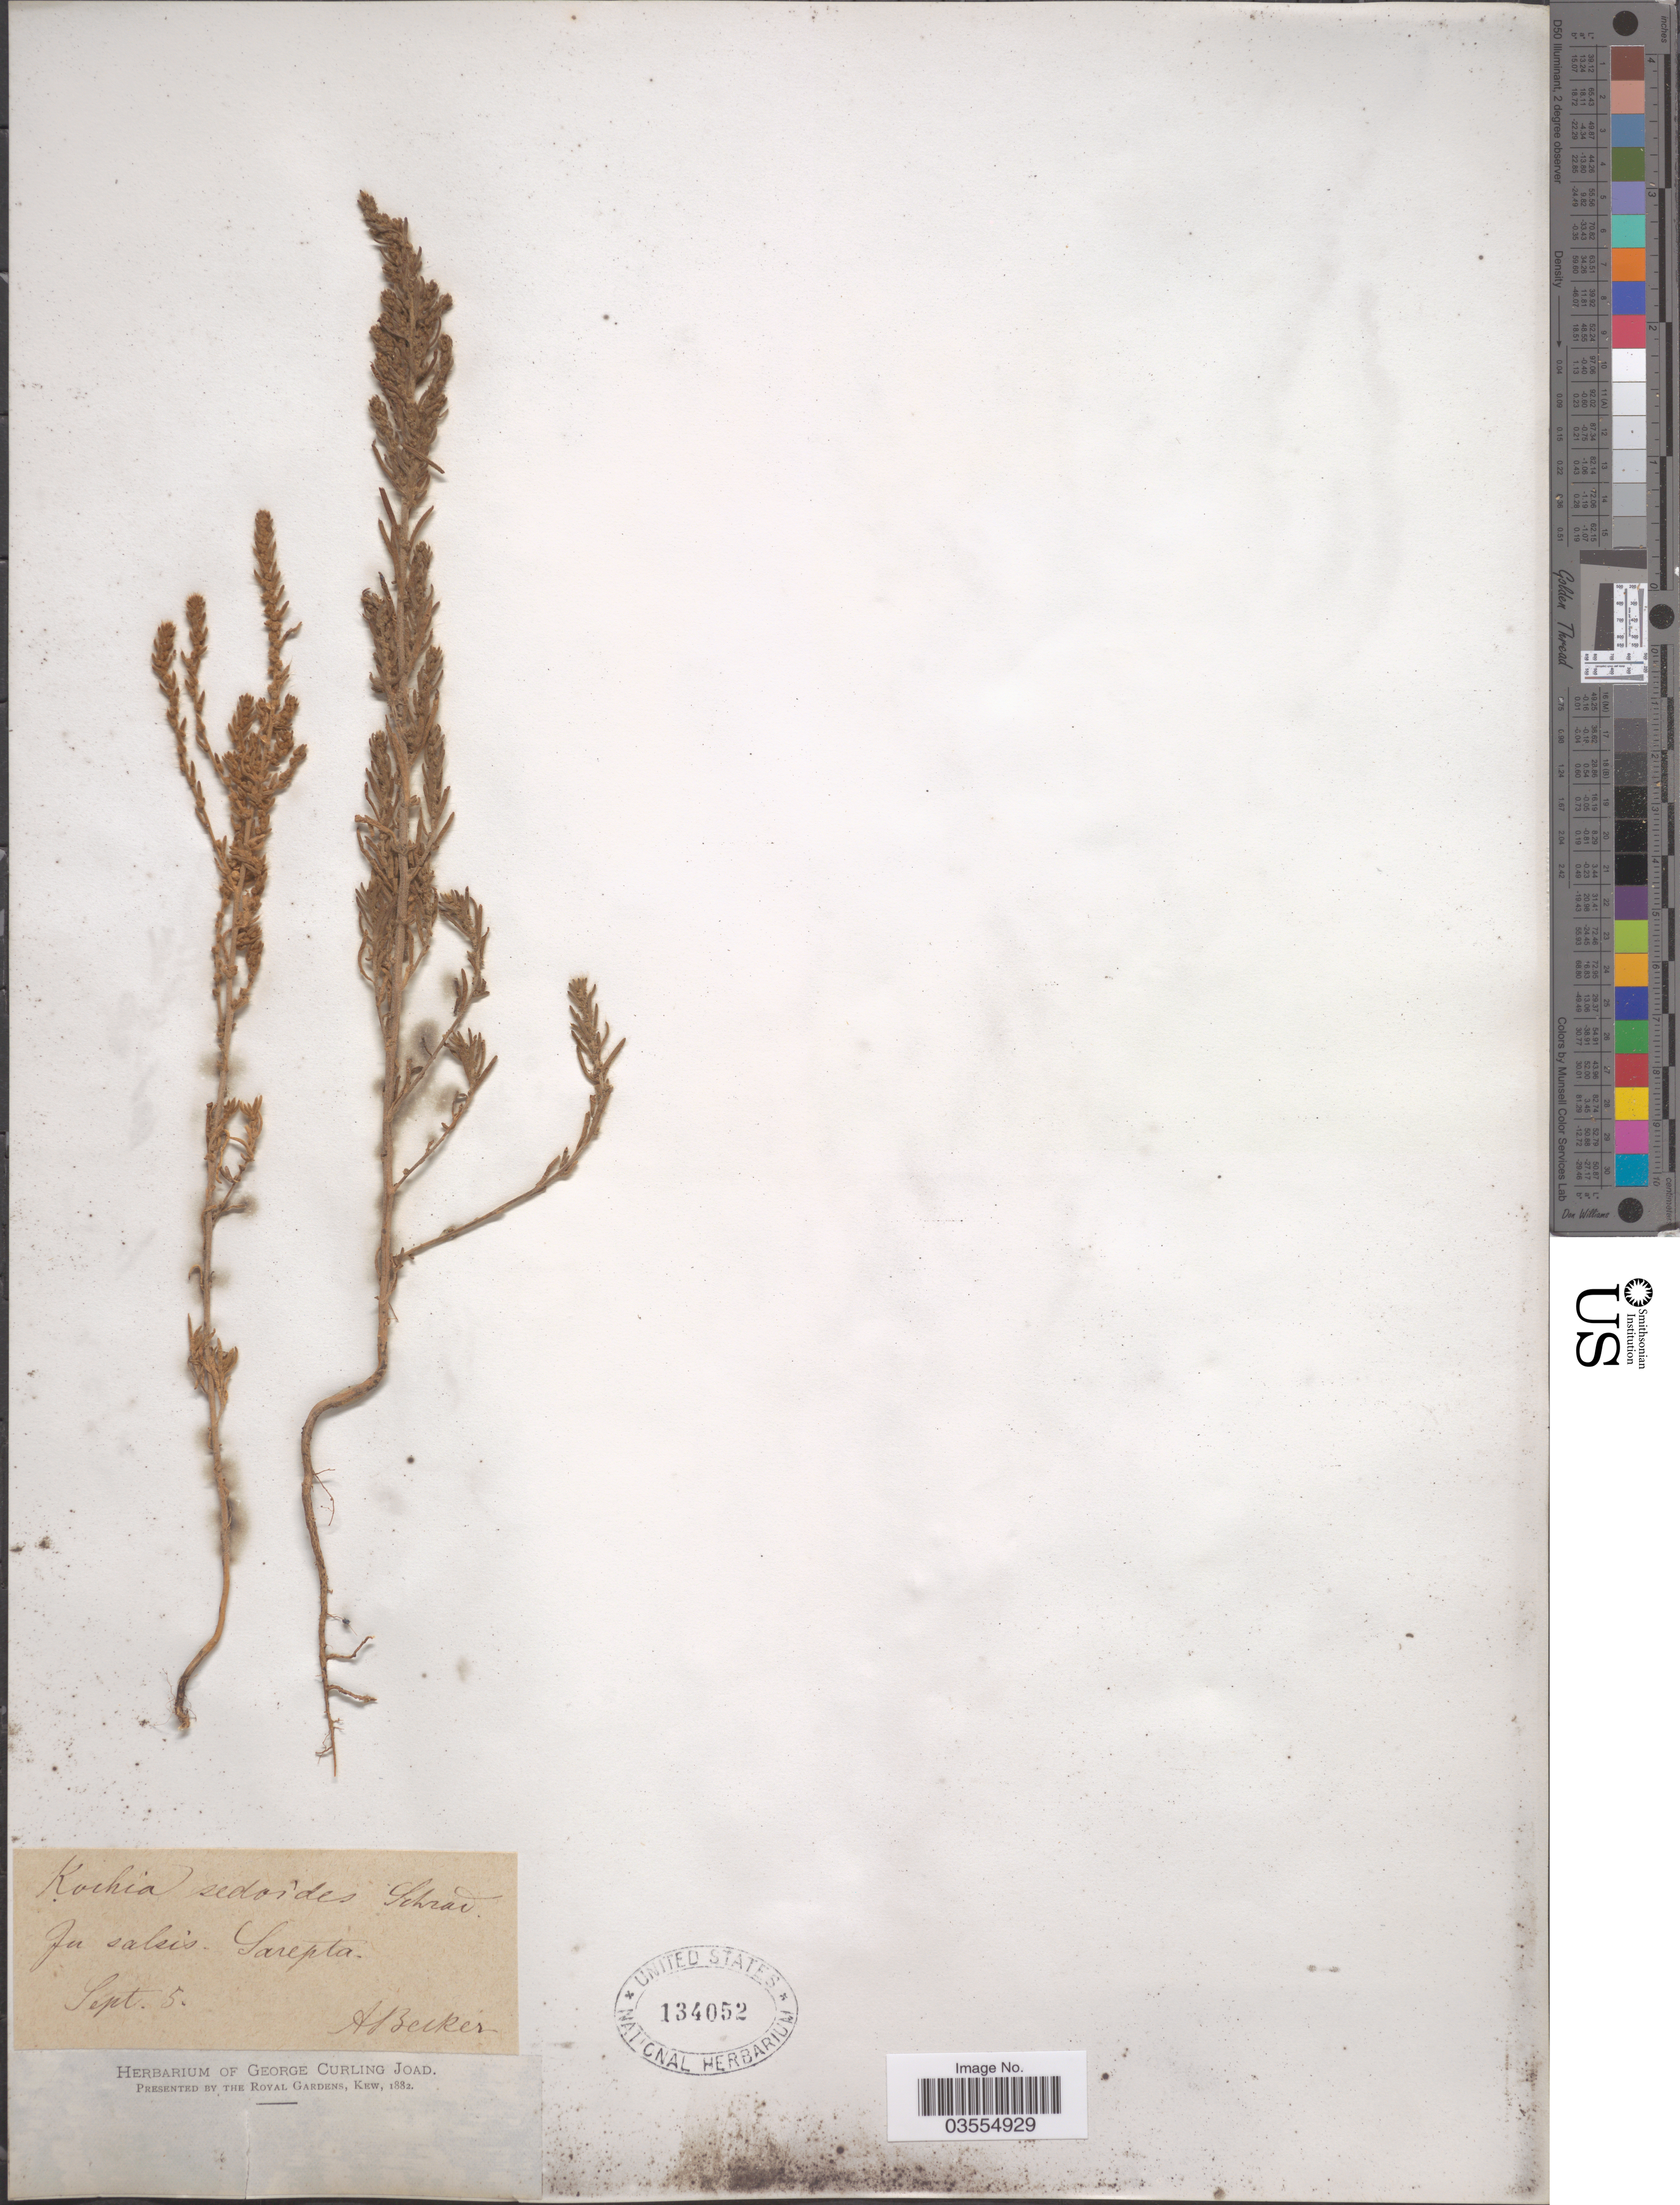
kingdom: Plantae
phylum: Tracheophyta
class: Magnoliopsida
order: Caryophyllales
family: Amaranthaceae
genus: Grubovia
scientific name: Grubovia sedoides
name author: (Pall.) G.L. Chu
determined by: Strong, Mark T., (BOT), Smithsonian Institution - National Museum of Natural History (UNITED STATES)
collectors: A. Becker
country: Russian Federation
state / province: Volgograd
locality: In salsis. Sarepta.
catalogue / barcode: US 134052